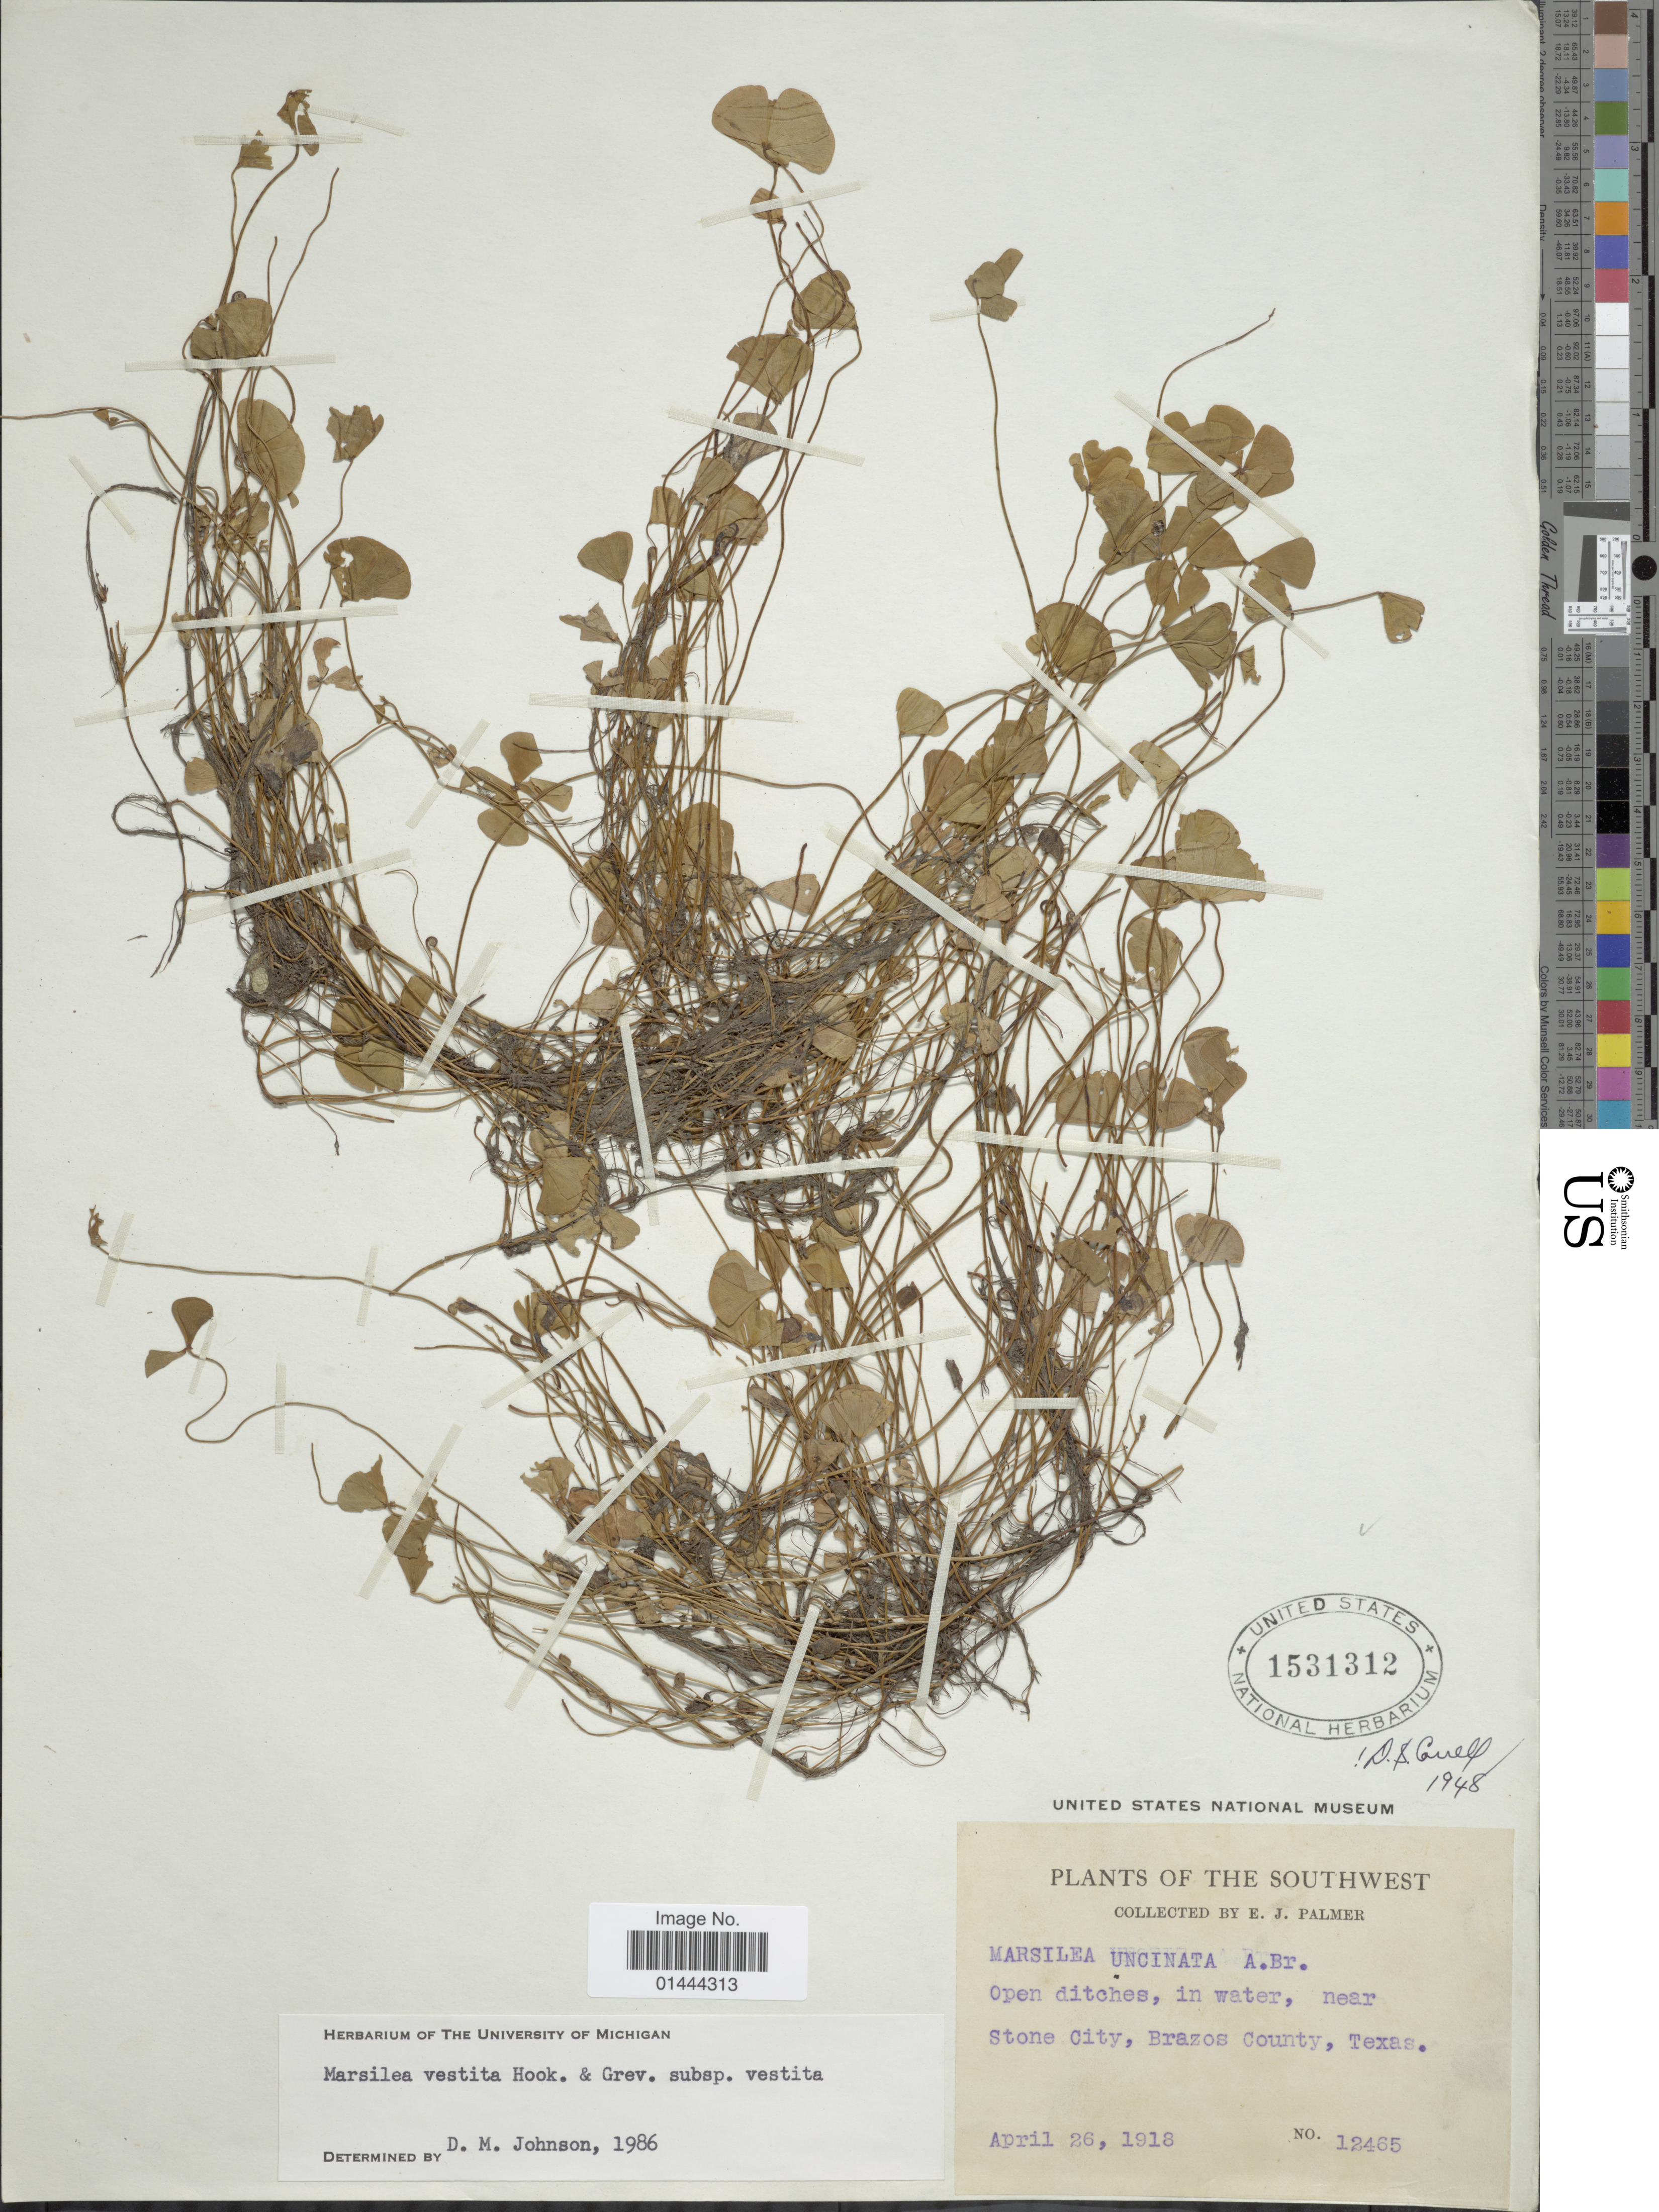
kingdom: Plantae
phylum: Tracheophyta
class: Polypodiopsida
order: Salviniales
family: Marsileaceae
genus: Marsilea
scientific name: Marsilea vestita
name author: Hook. & Grev.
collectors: E. J. Palmer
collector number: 12465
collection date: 1918-04-26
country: United States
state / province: Texas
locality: Southwest, open ditches in water, near Stone city, Brazos County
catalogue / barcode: US 1531312